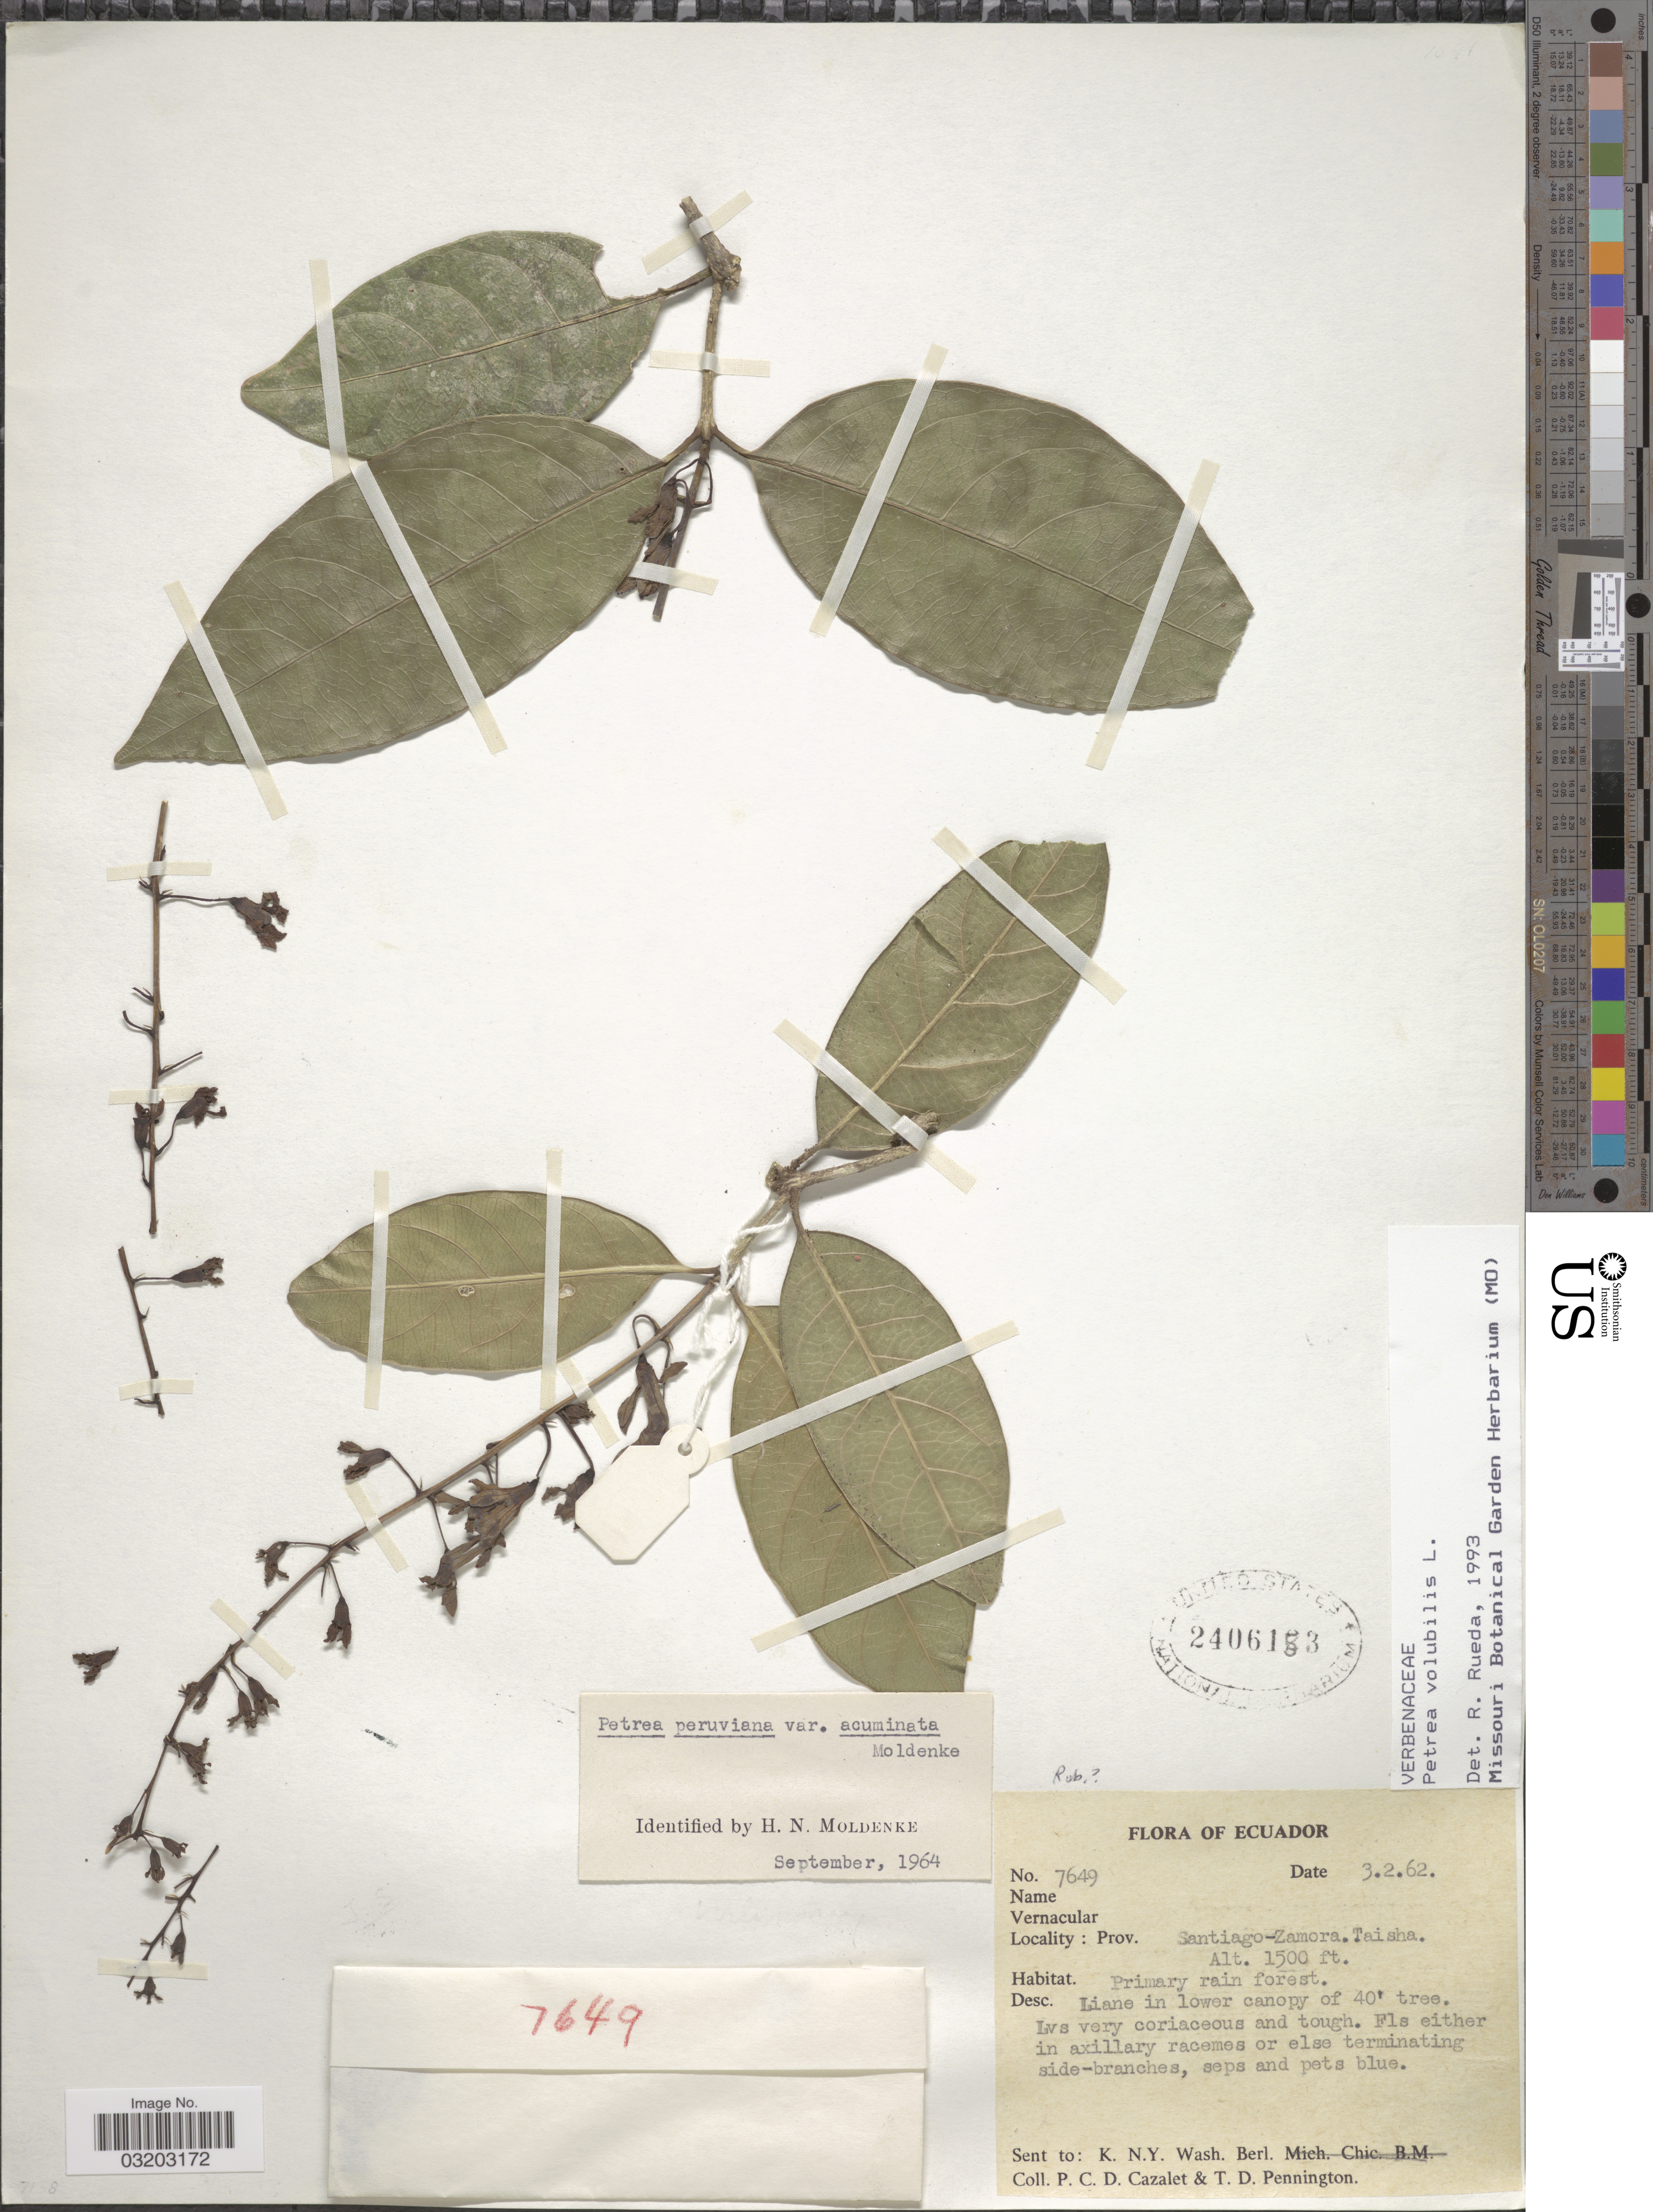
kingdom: Plantae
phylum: Tracheophyta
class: Magnoliopsida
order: Lamiales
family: Verbenaceae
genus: Petrea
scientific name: Petrea volubilis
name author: L.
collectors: P. C. D. Cazalet & T. D. Pennington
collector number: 7649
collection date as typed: Transcribed d/m/y: 3/2/62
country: Ecuador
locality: Prov. Santiago-Zamora. Taisha.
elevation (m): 457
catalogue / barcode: US 2406153